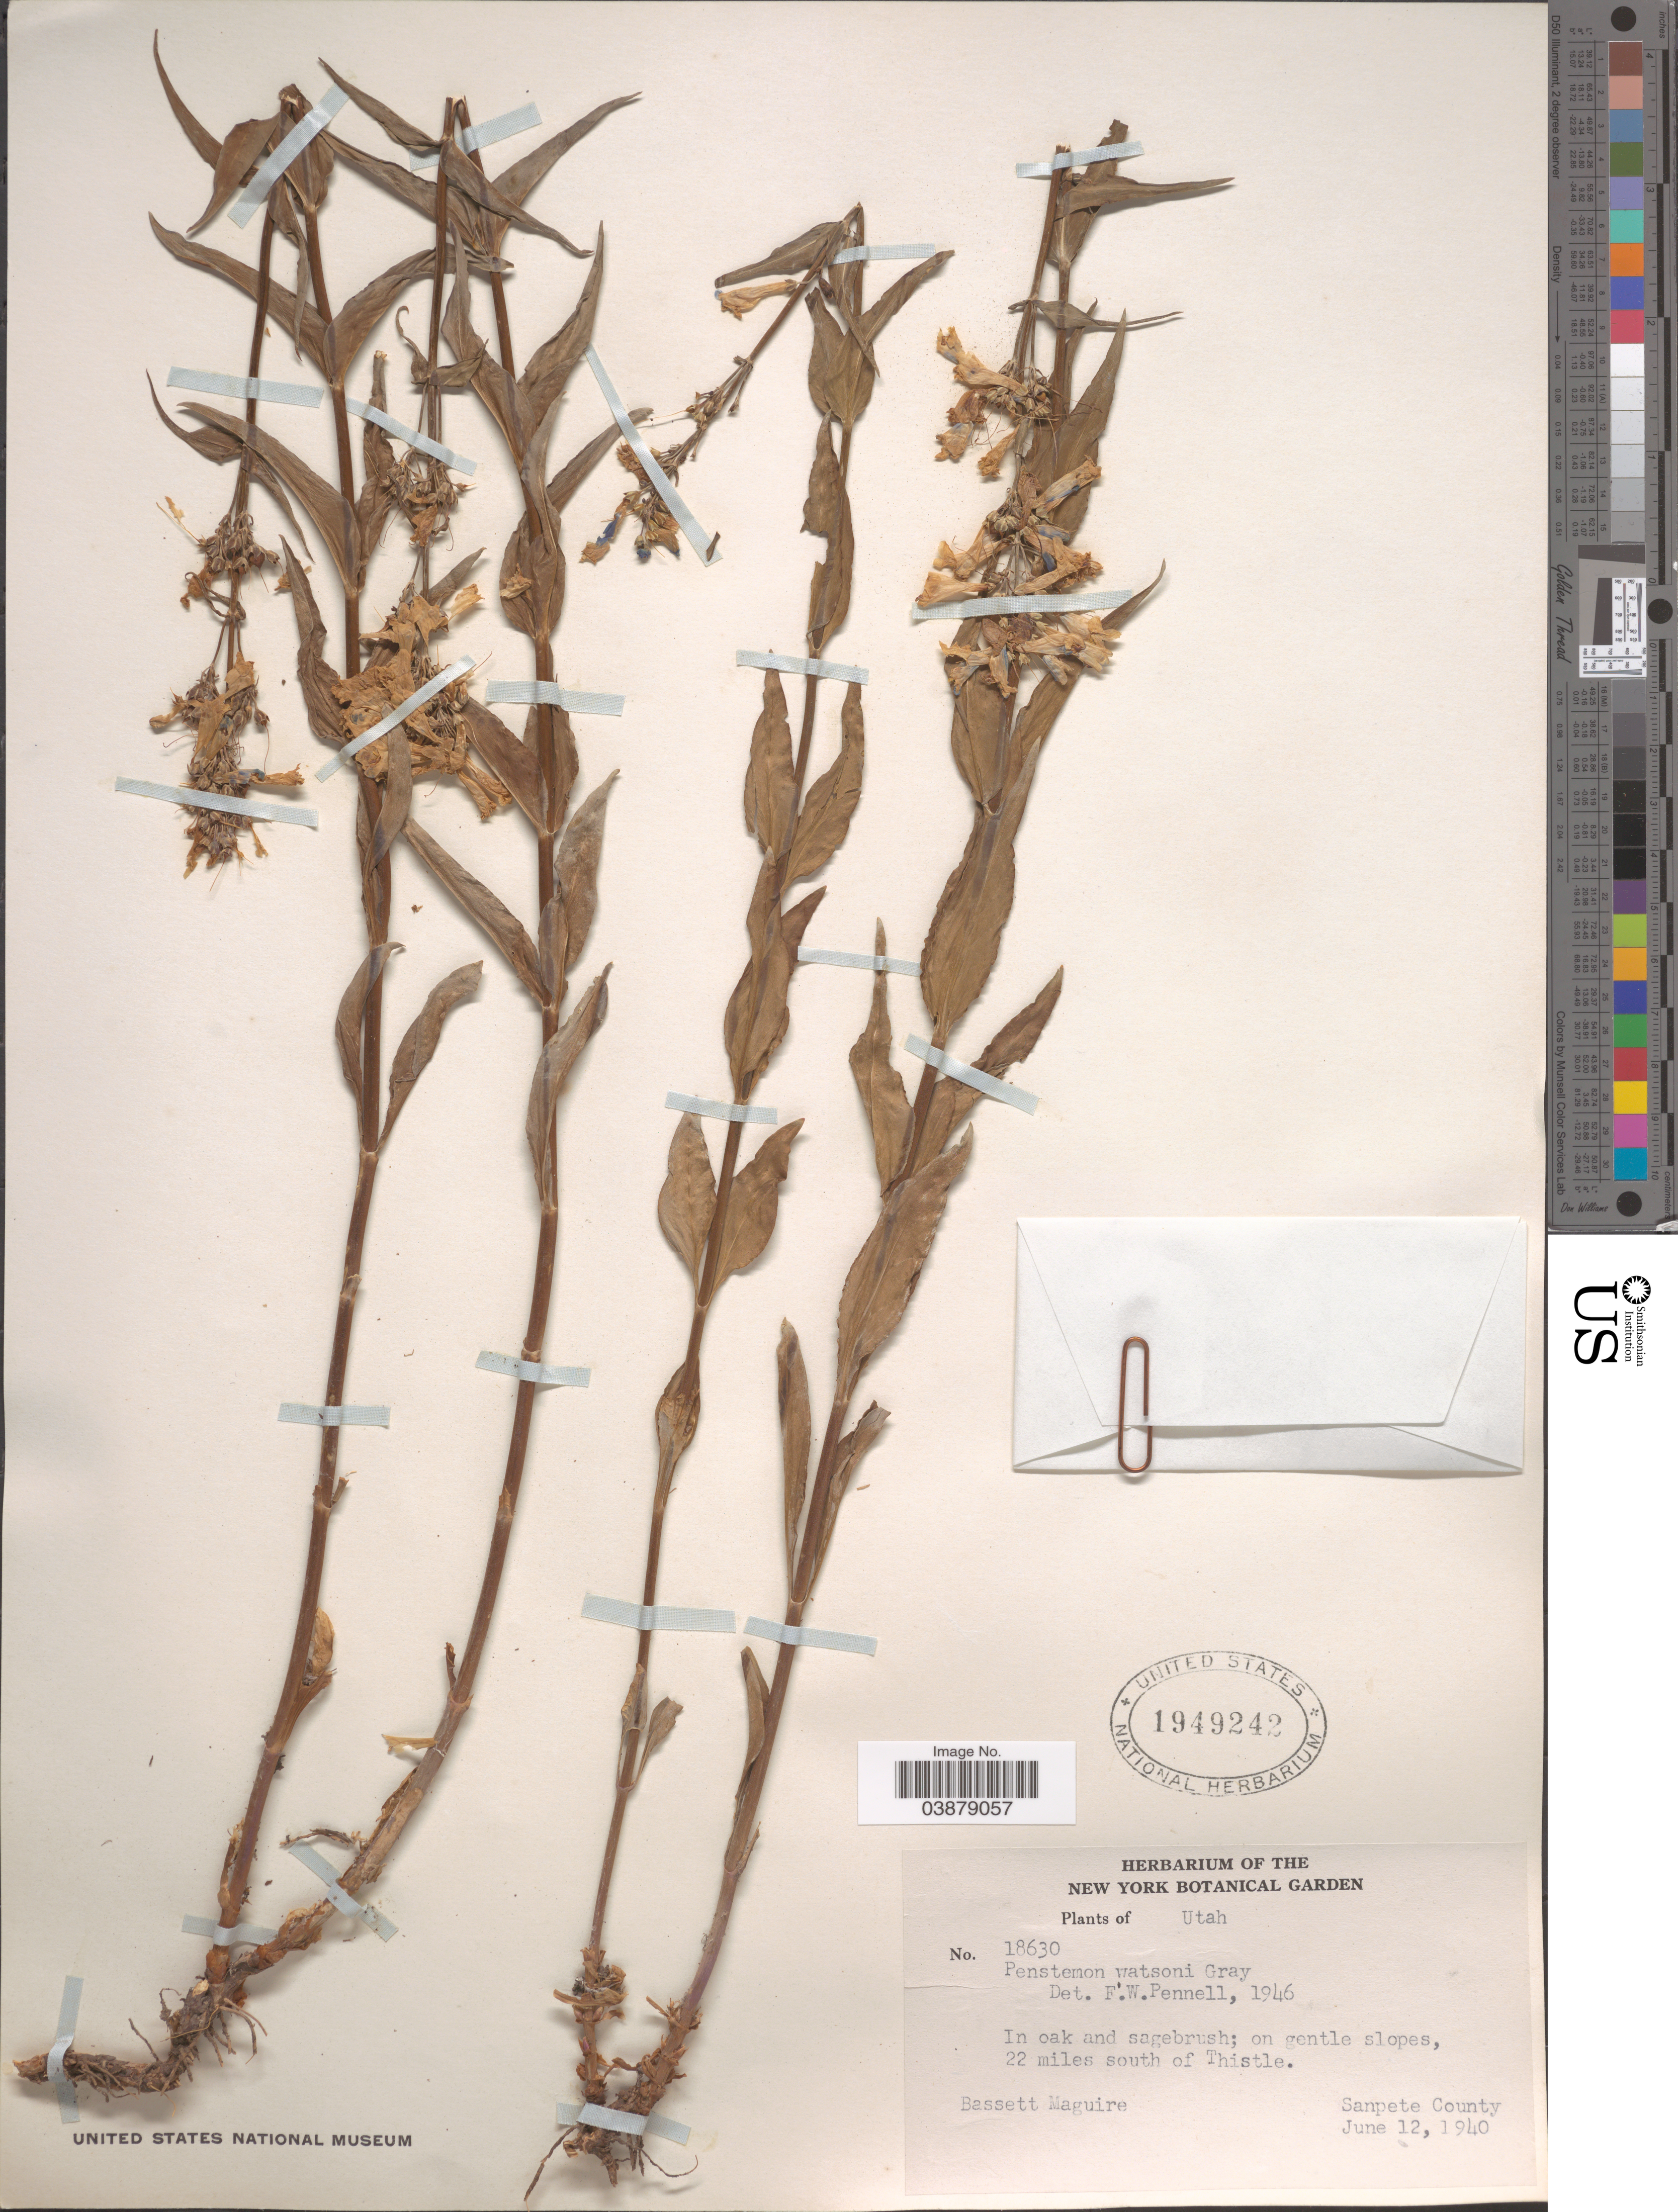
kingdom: Plantae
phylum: Tracheophyta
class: Magnoliopsida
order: Lamiales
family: Plantaginaceae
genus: Penstemon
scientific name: Penstemon watsonii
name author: A. Gray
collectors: B. Maguire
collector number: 18630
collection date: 1940-06-12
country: United States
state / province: Utah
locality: On gentle slopes, 22 miles south of Thistle. Sanpete County.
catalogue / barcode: US 1949242